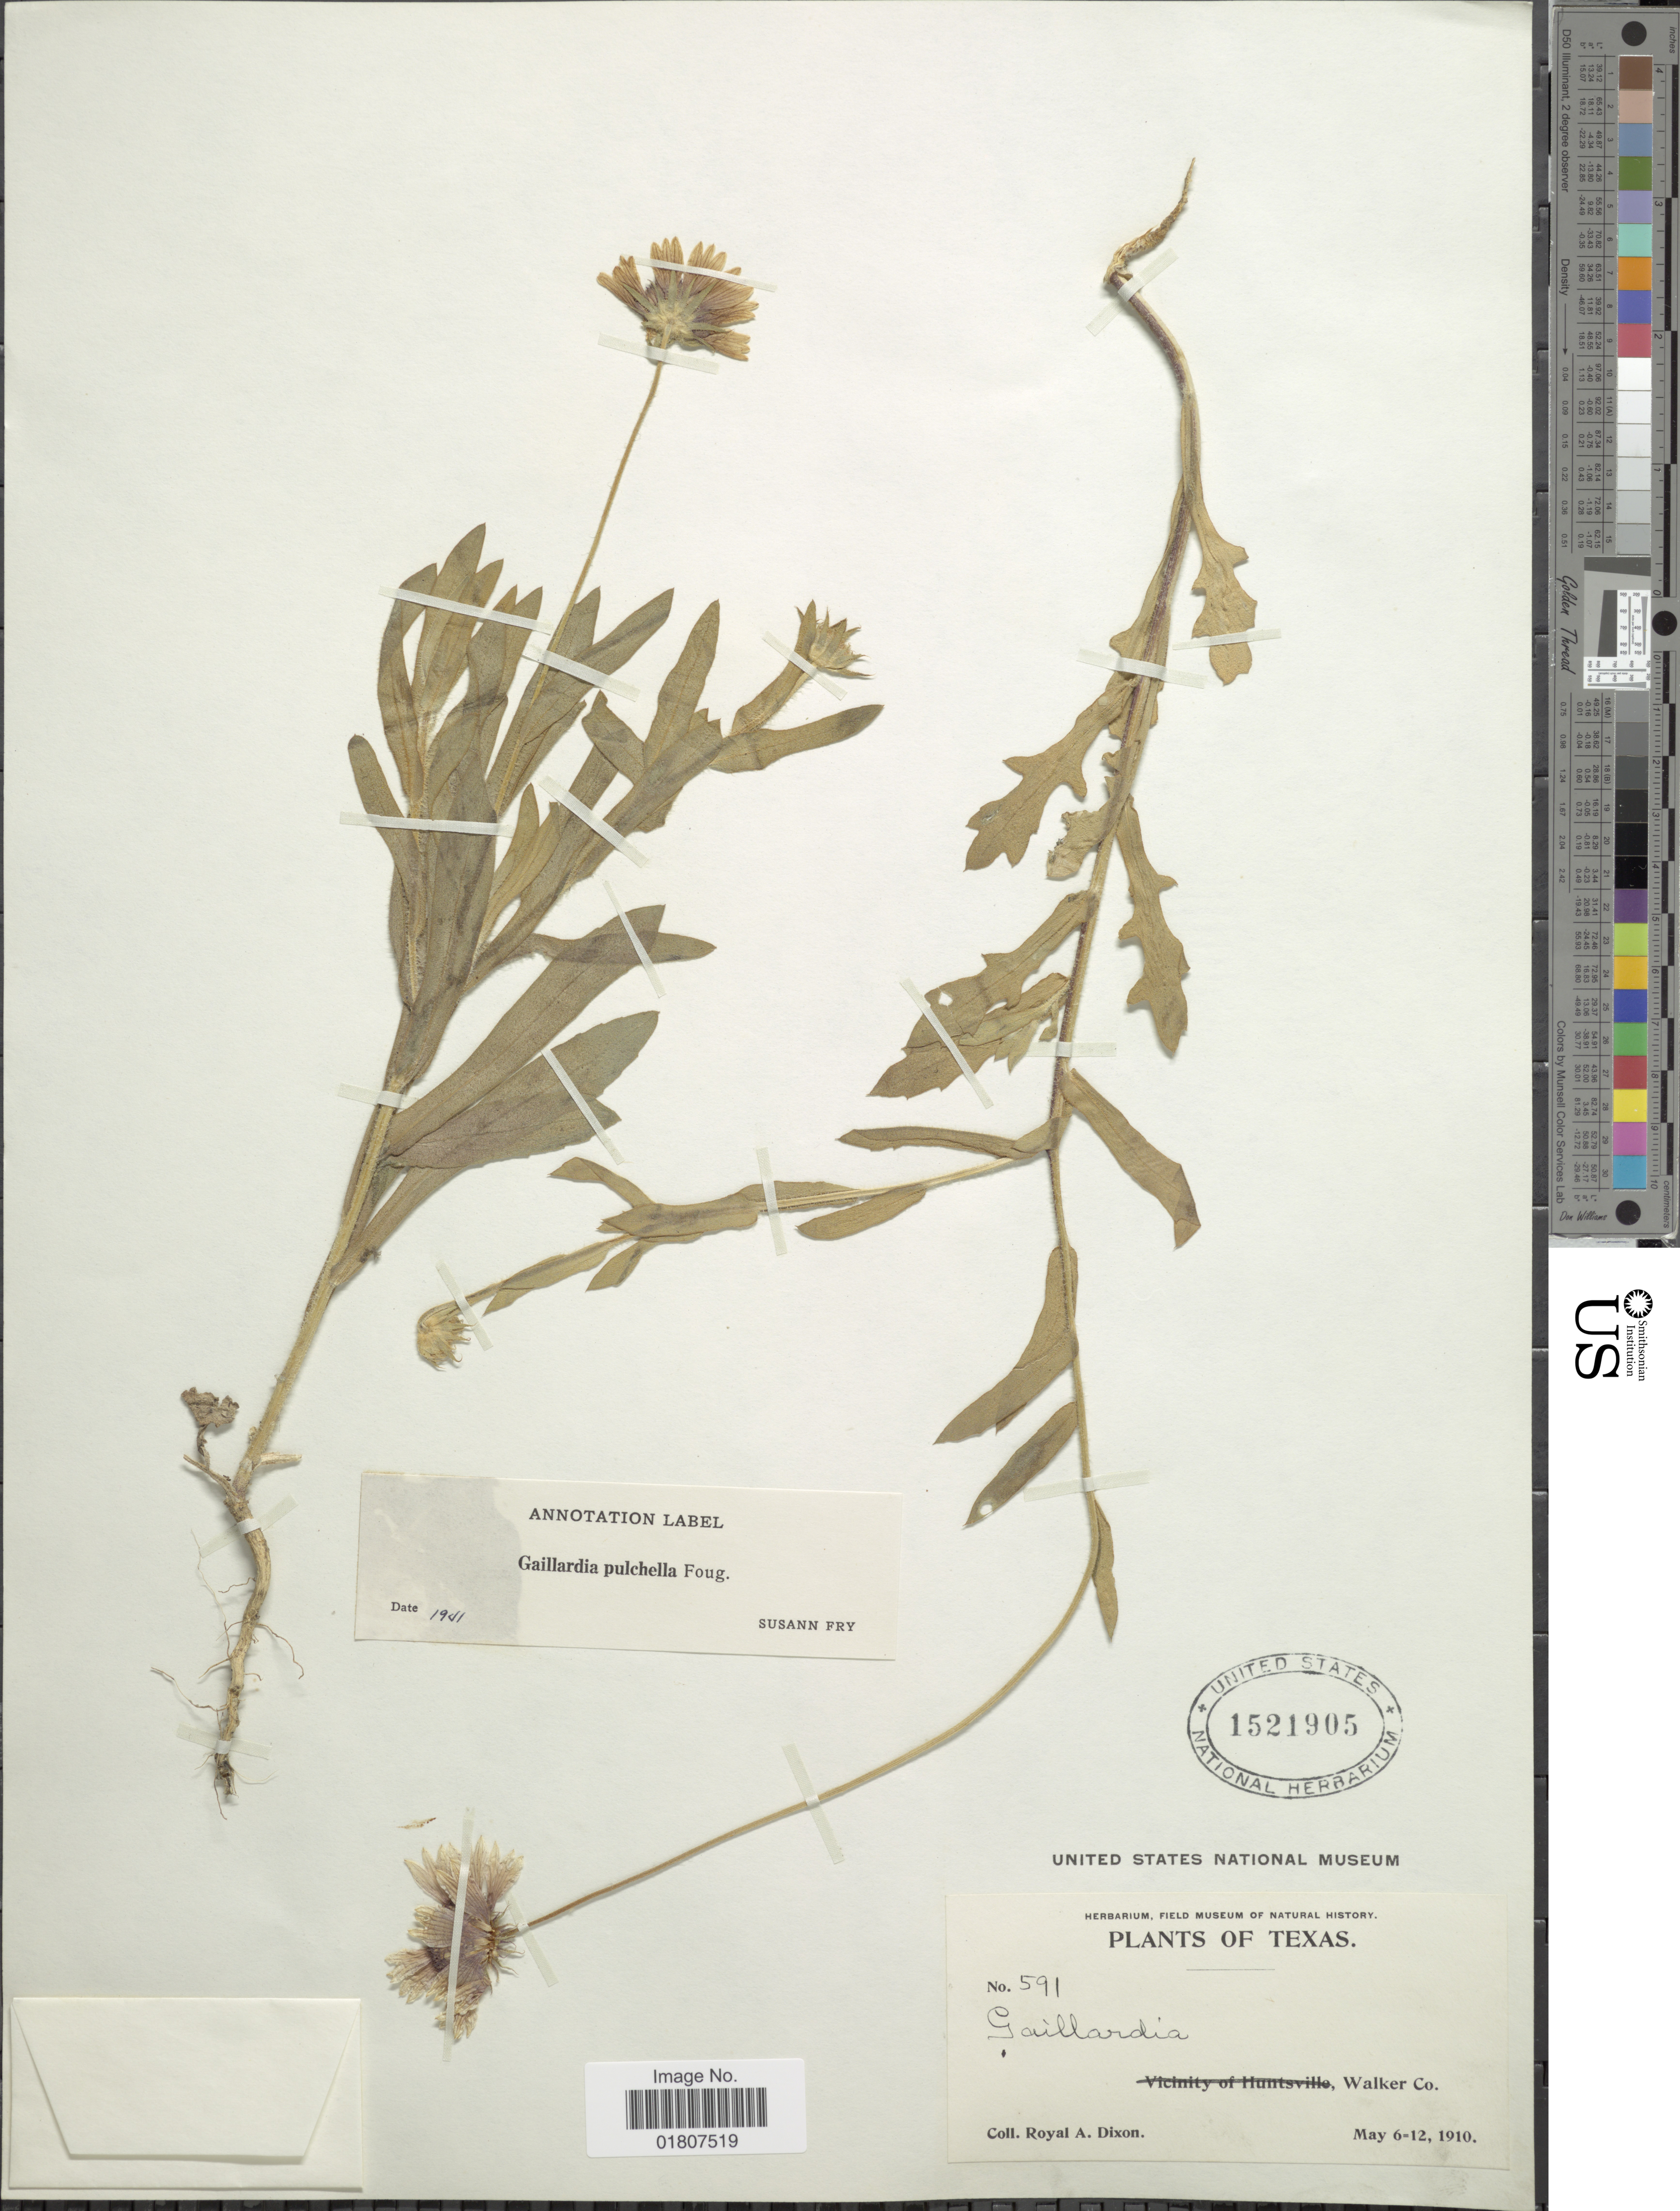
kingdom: Plantae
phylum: Tracheophyta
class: Magnoliopsida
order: Asterales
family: Asteraceae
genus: Gaillardia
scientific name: Gaillardia pulchella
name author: Foug.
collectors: R. A. Dixon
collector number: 591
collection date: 1910-05-06/1910-05-12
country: United States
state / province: Texas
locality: Walker Co.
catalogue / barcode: US 1521905